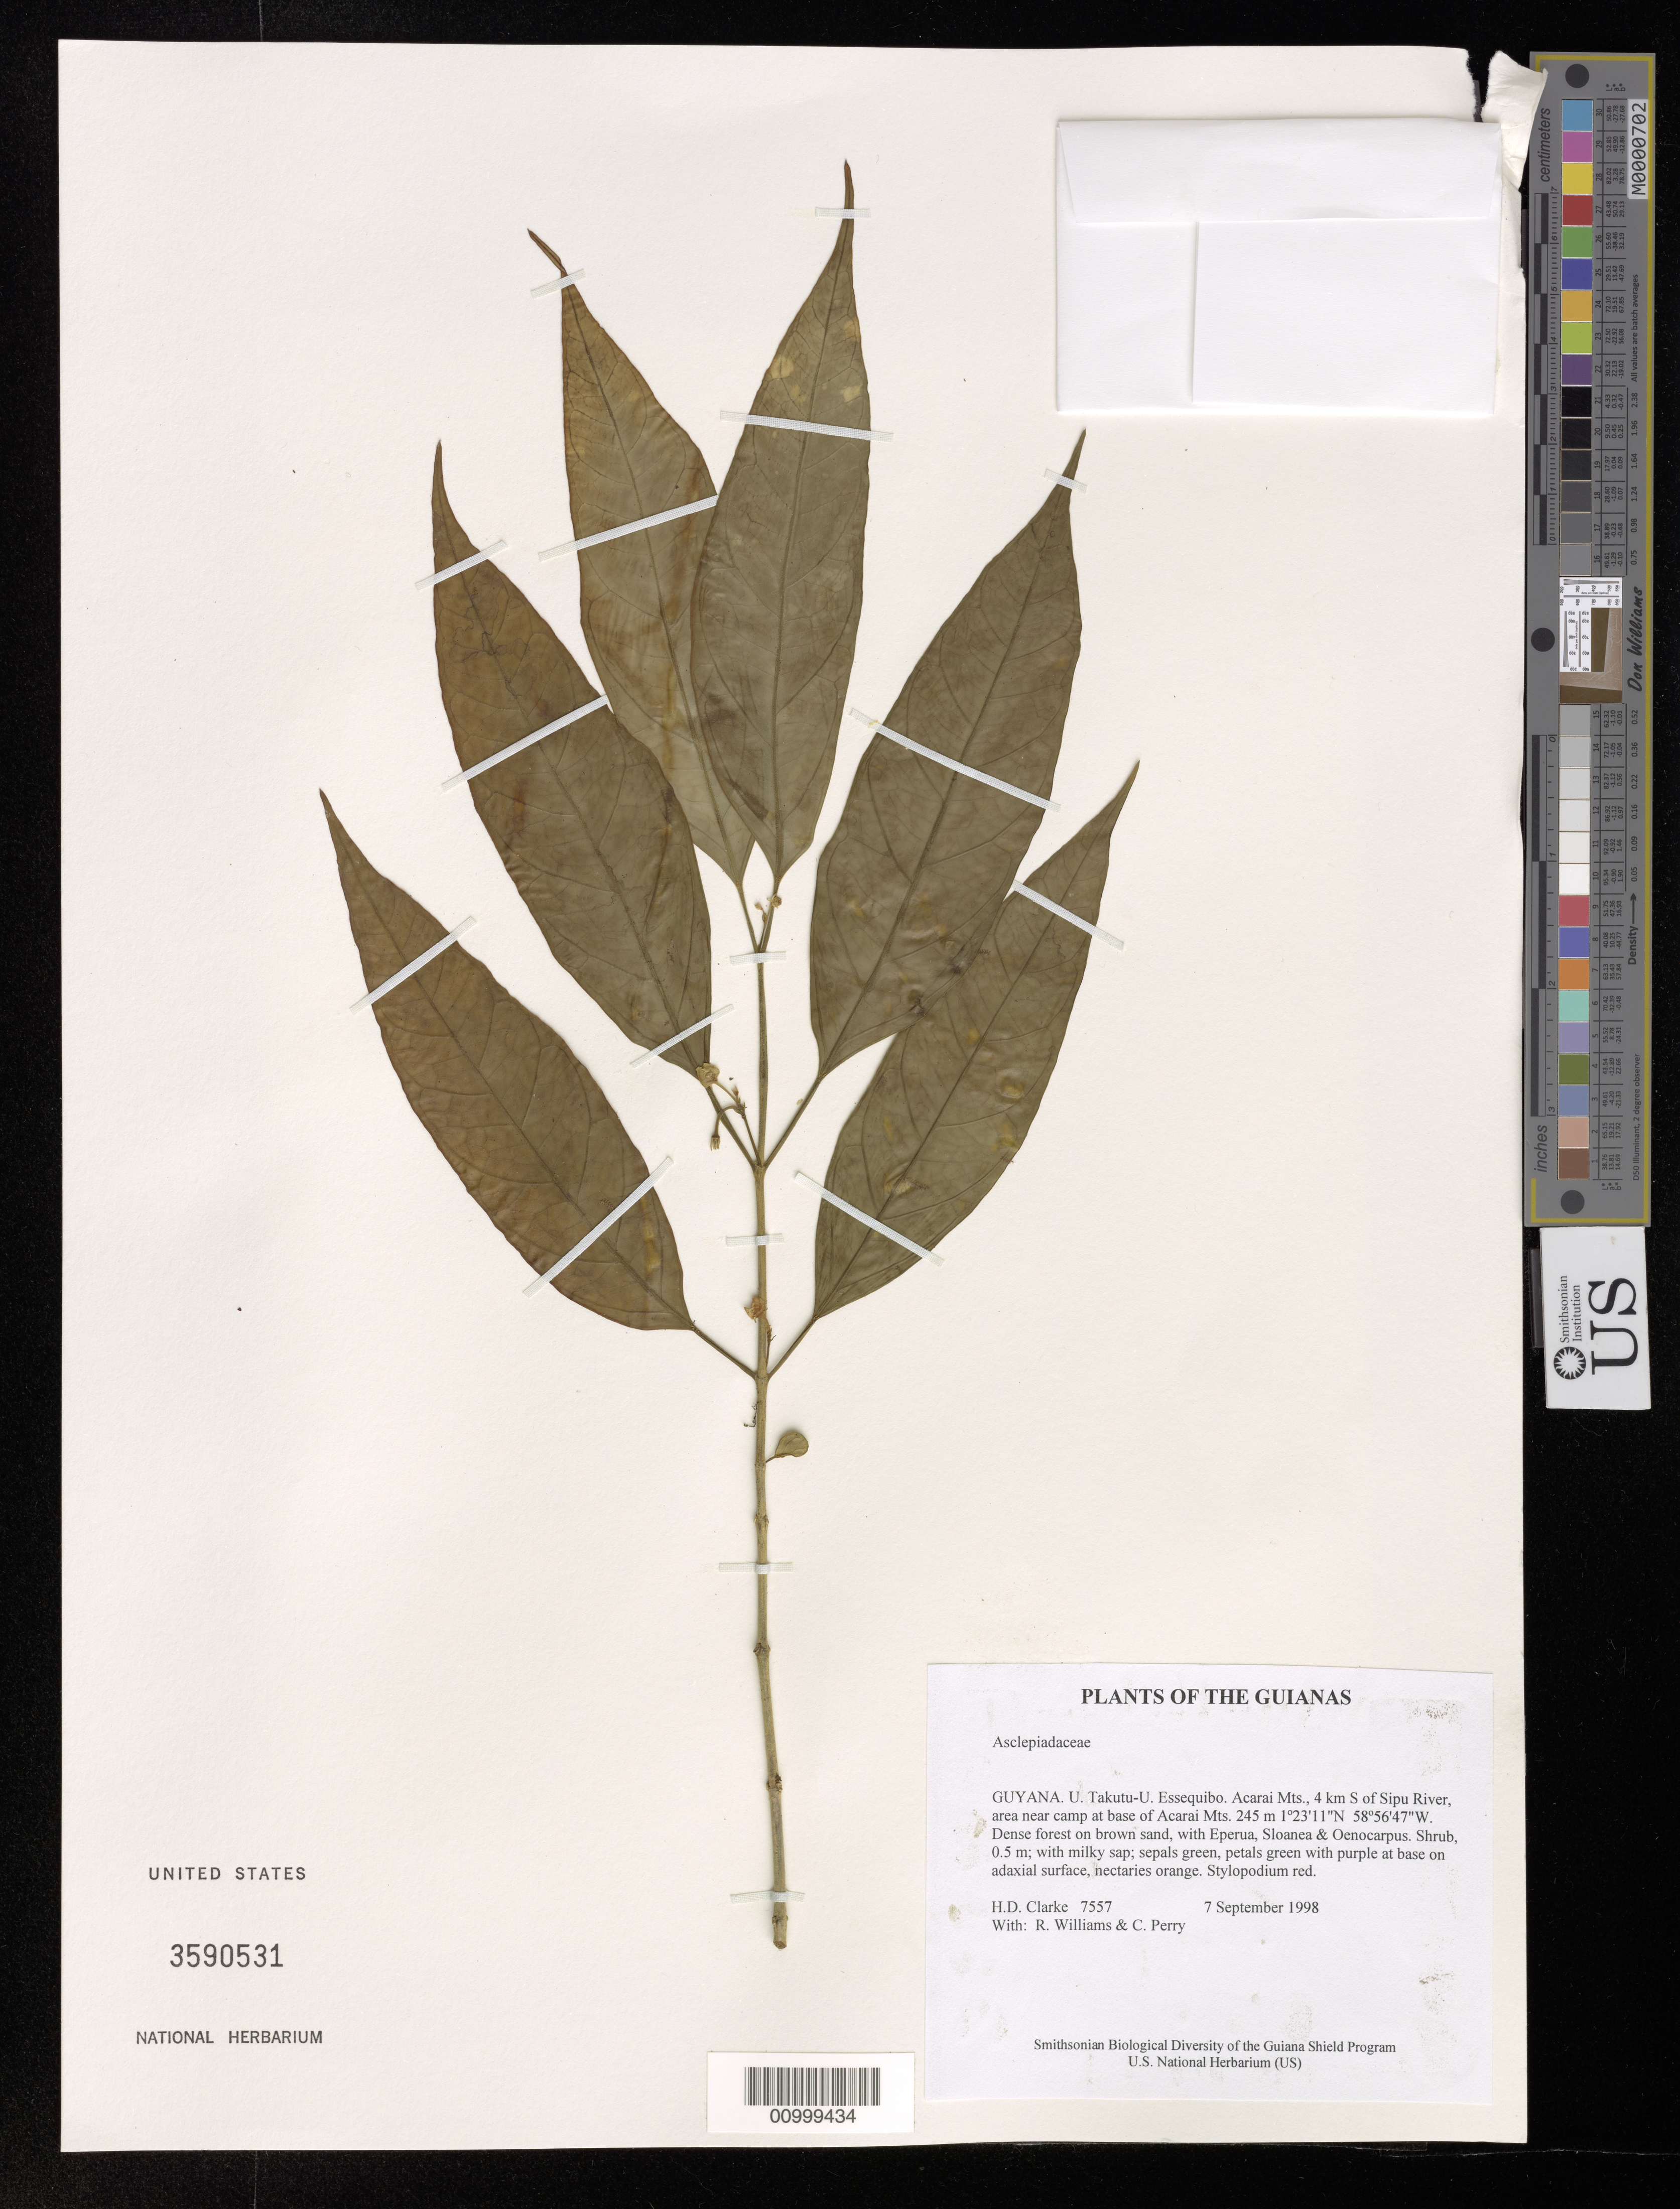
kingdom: Plantae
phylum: Tracheophyta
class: Magnoliopsida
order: Gentianales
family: Apocynaceae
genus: Matelea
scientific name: Matelea herbacea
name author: Woodson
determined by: Strong, Mark T., (BOT), Smithsonian Institution - National Museum of Natural History (UNITED STATES)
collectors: H. D. Clarke, R. Williams & C. Perry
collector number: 7557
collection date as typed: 7 September 1998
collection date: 1998-09-07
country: Guyana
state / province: U. Takutu-U. Essequibo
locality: Acarai Mts., 4 km S of Sipu River, area near camp at base of Acarai Mts.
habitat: Dense forest on brown sand, with Eperua, Sloanea & Oenocarpus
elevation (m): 245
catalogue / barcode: US 3590531